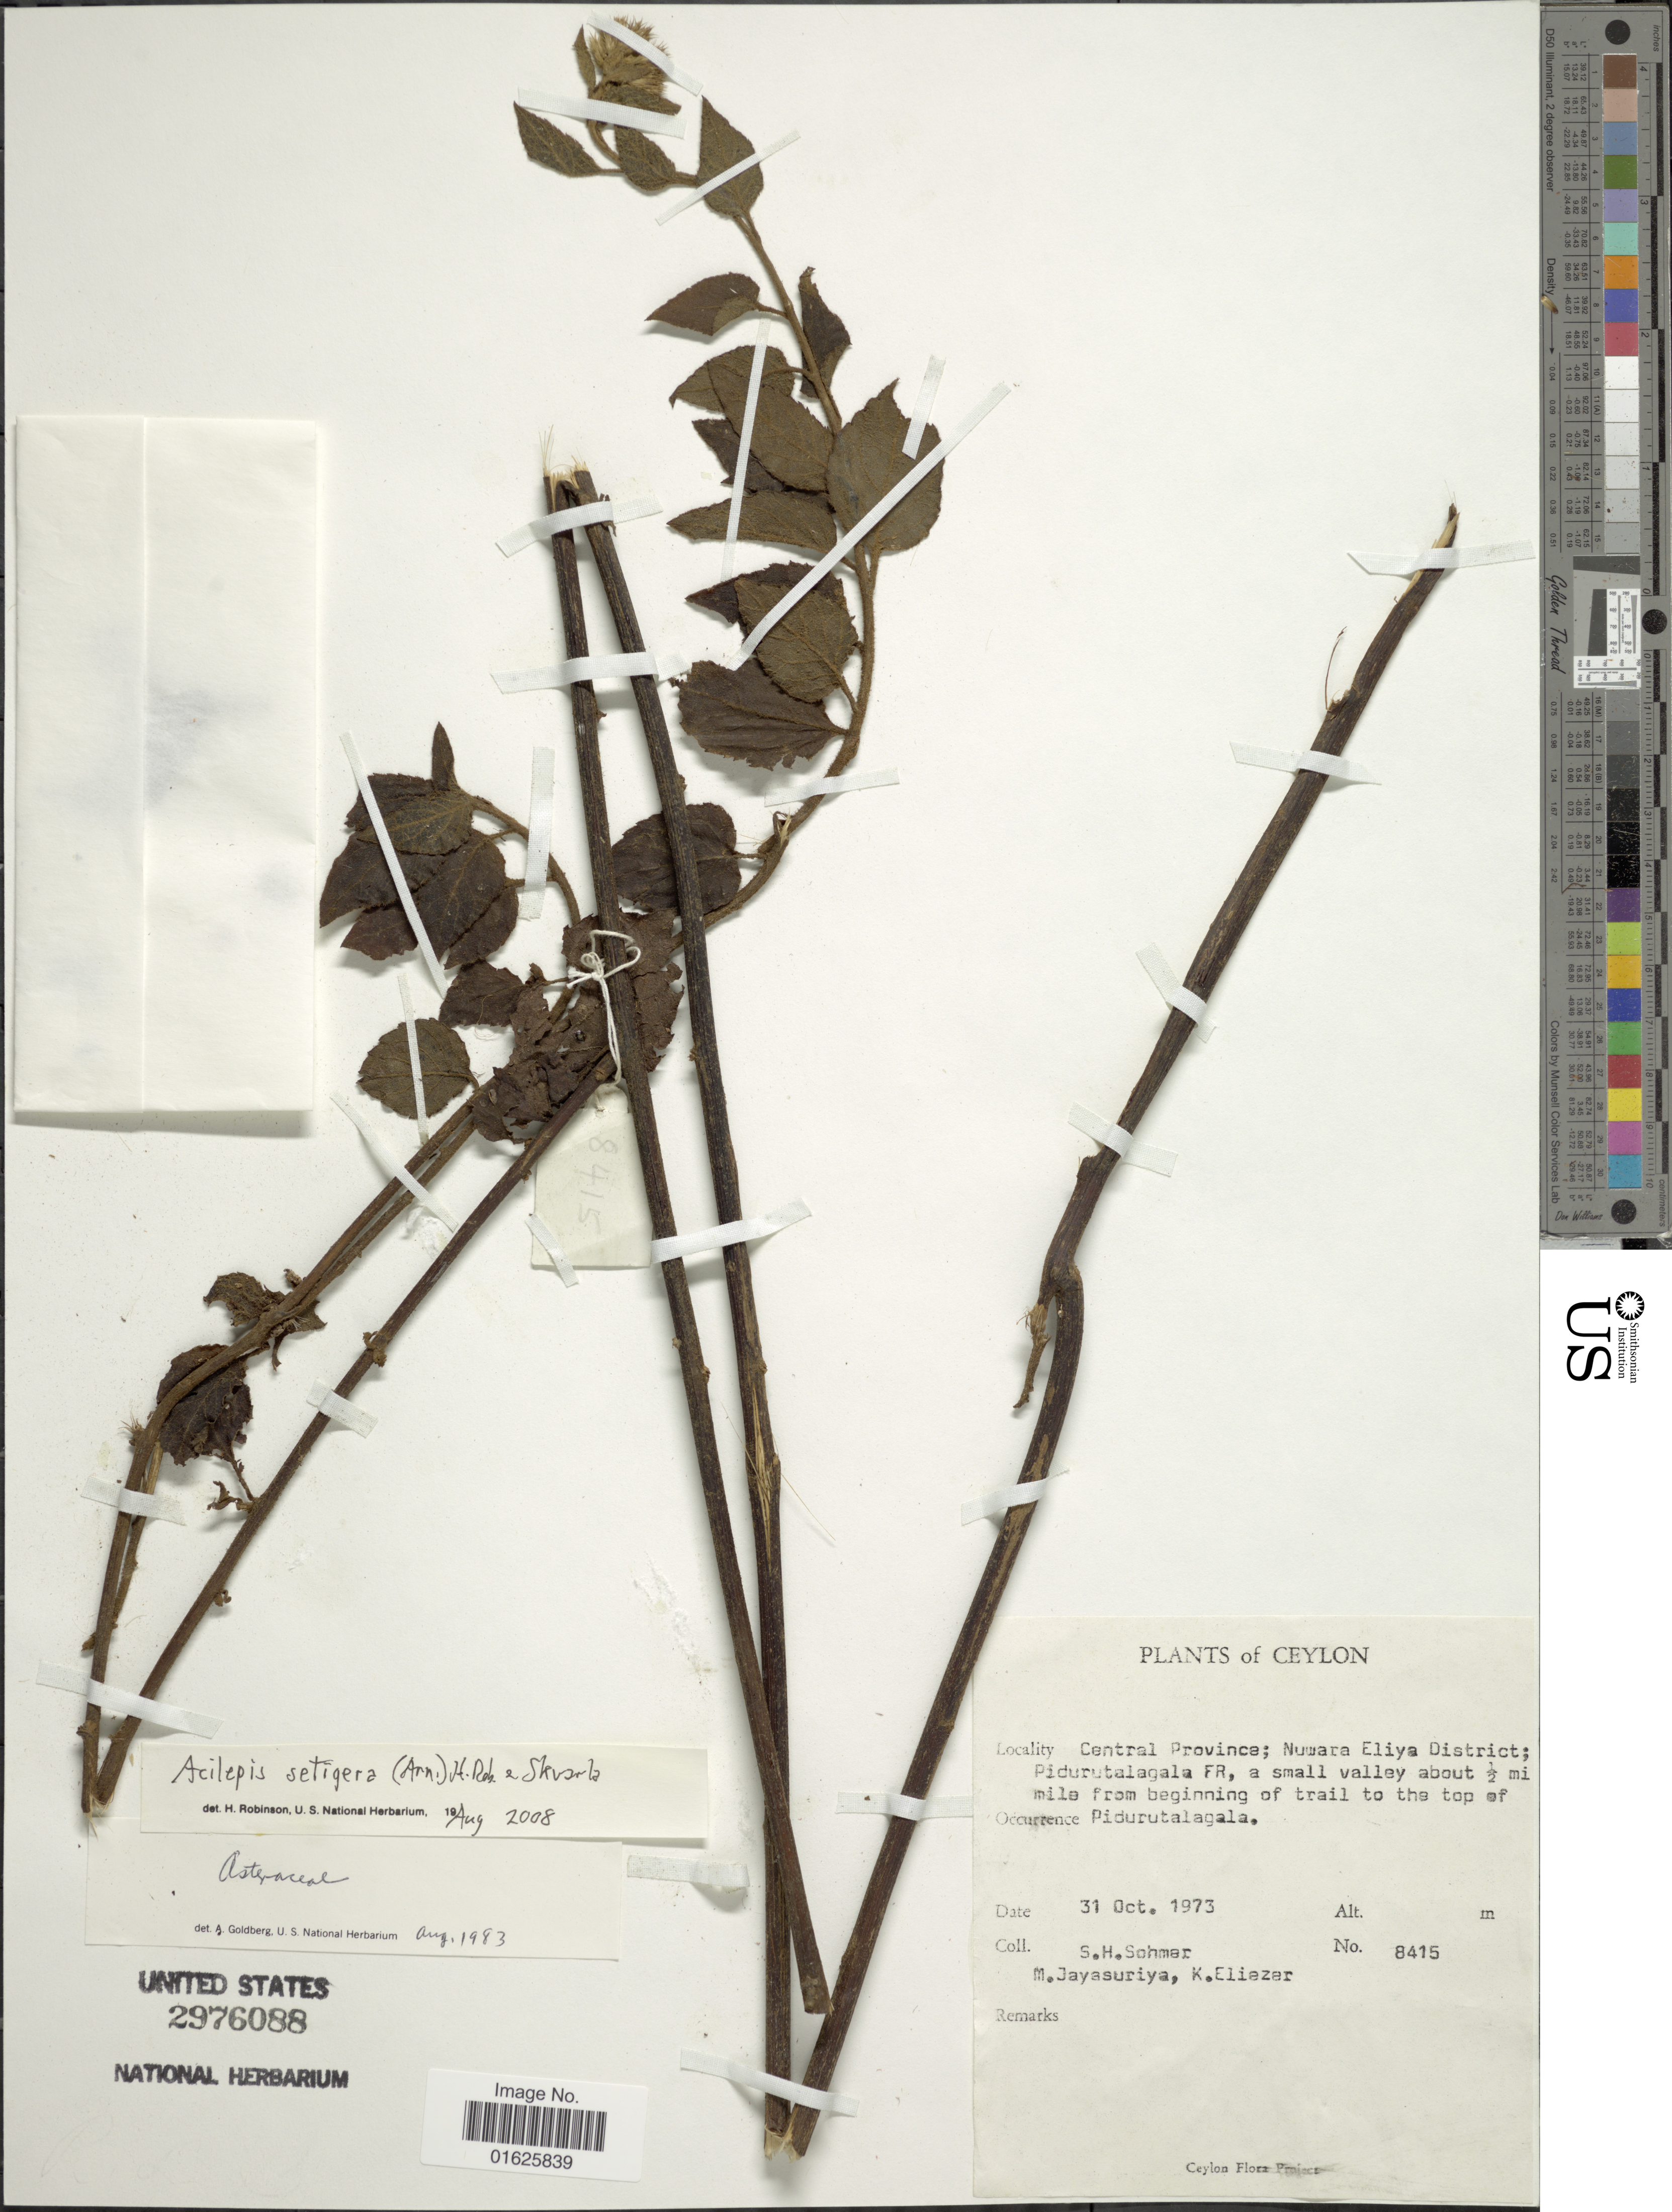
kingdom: Plantae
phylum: Tracheophyta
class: Magnoliopsida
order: Asterales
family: Asteraceae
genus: Acilepis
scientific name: Acilepis setigera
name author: (Arn.) H. Rob. & Skvarla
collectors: S. H. Sohmer, M. Jayasuriya & K. Eliezer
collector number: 8415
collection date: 1973-10-31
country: Sri Lanka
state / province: Central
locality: Ceylon; Nuwara Eliya District; Pidurutalagala FR, a small valley about ½ mile from beginning of trail to the top of Pidurutalagala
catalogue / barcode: US 2976088